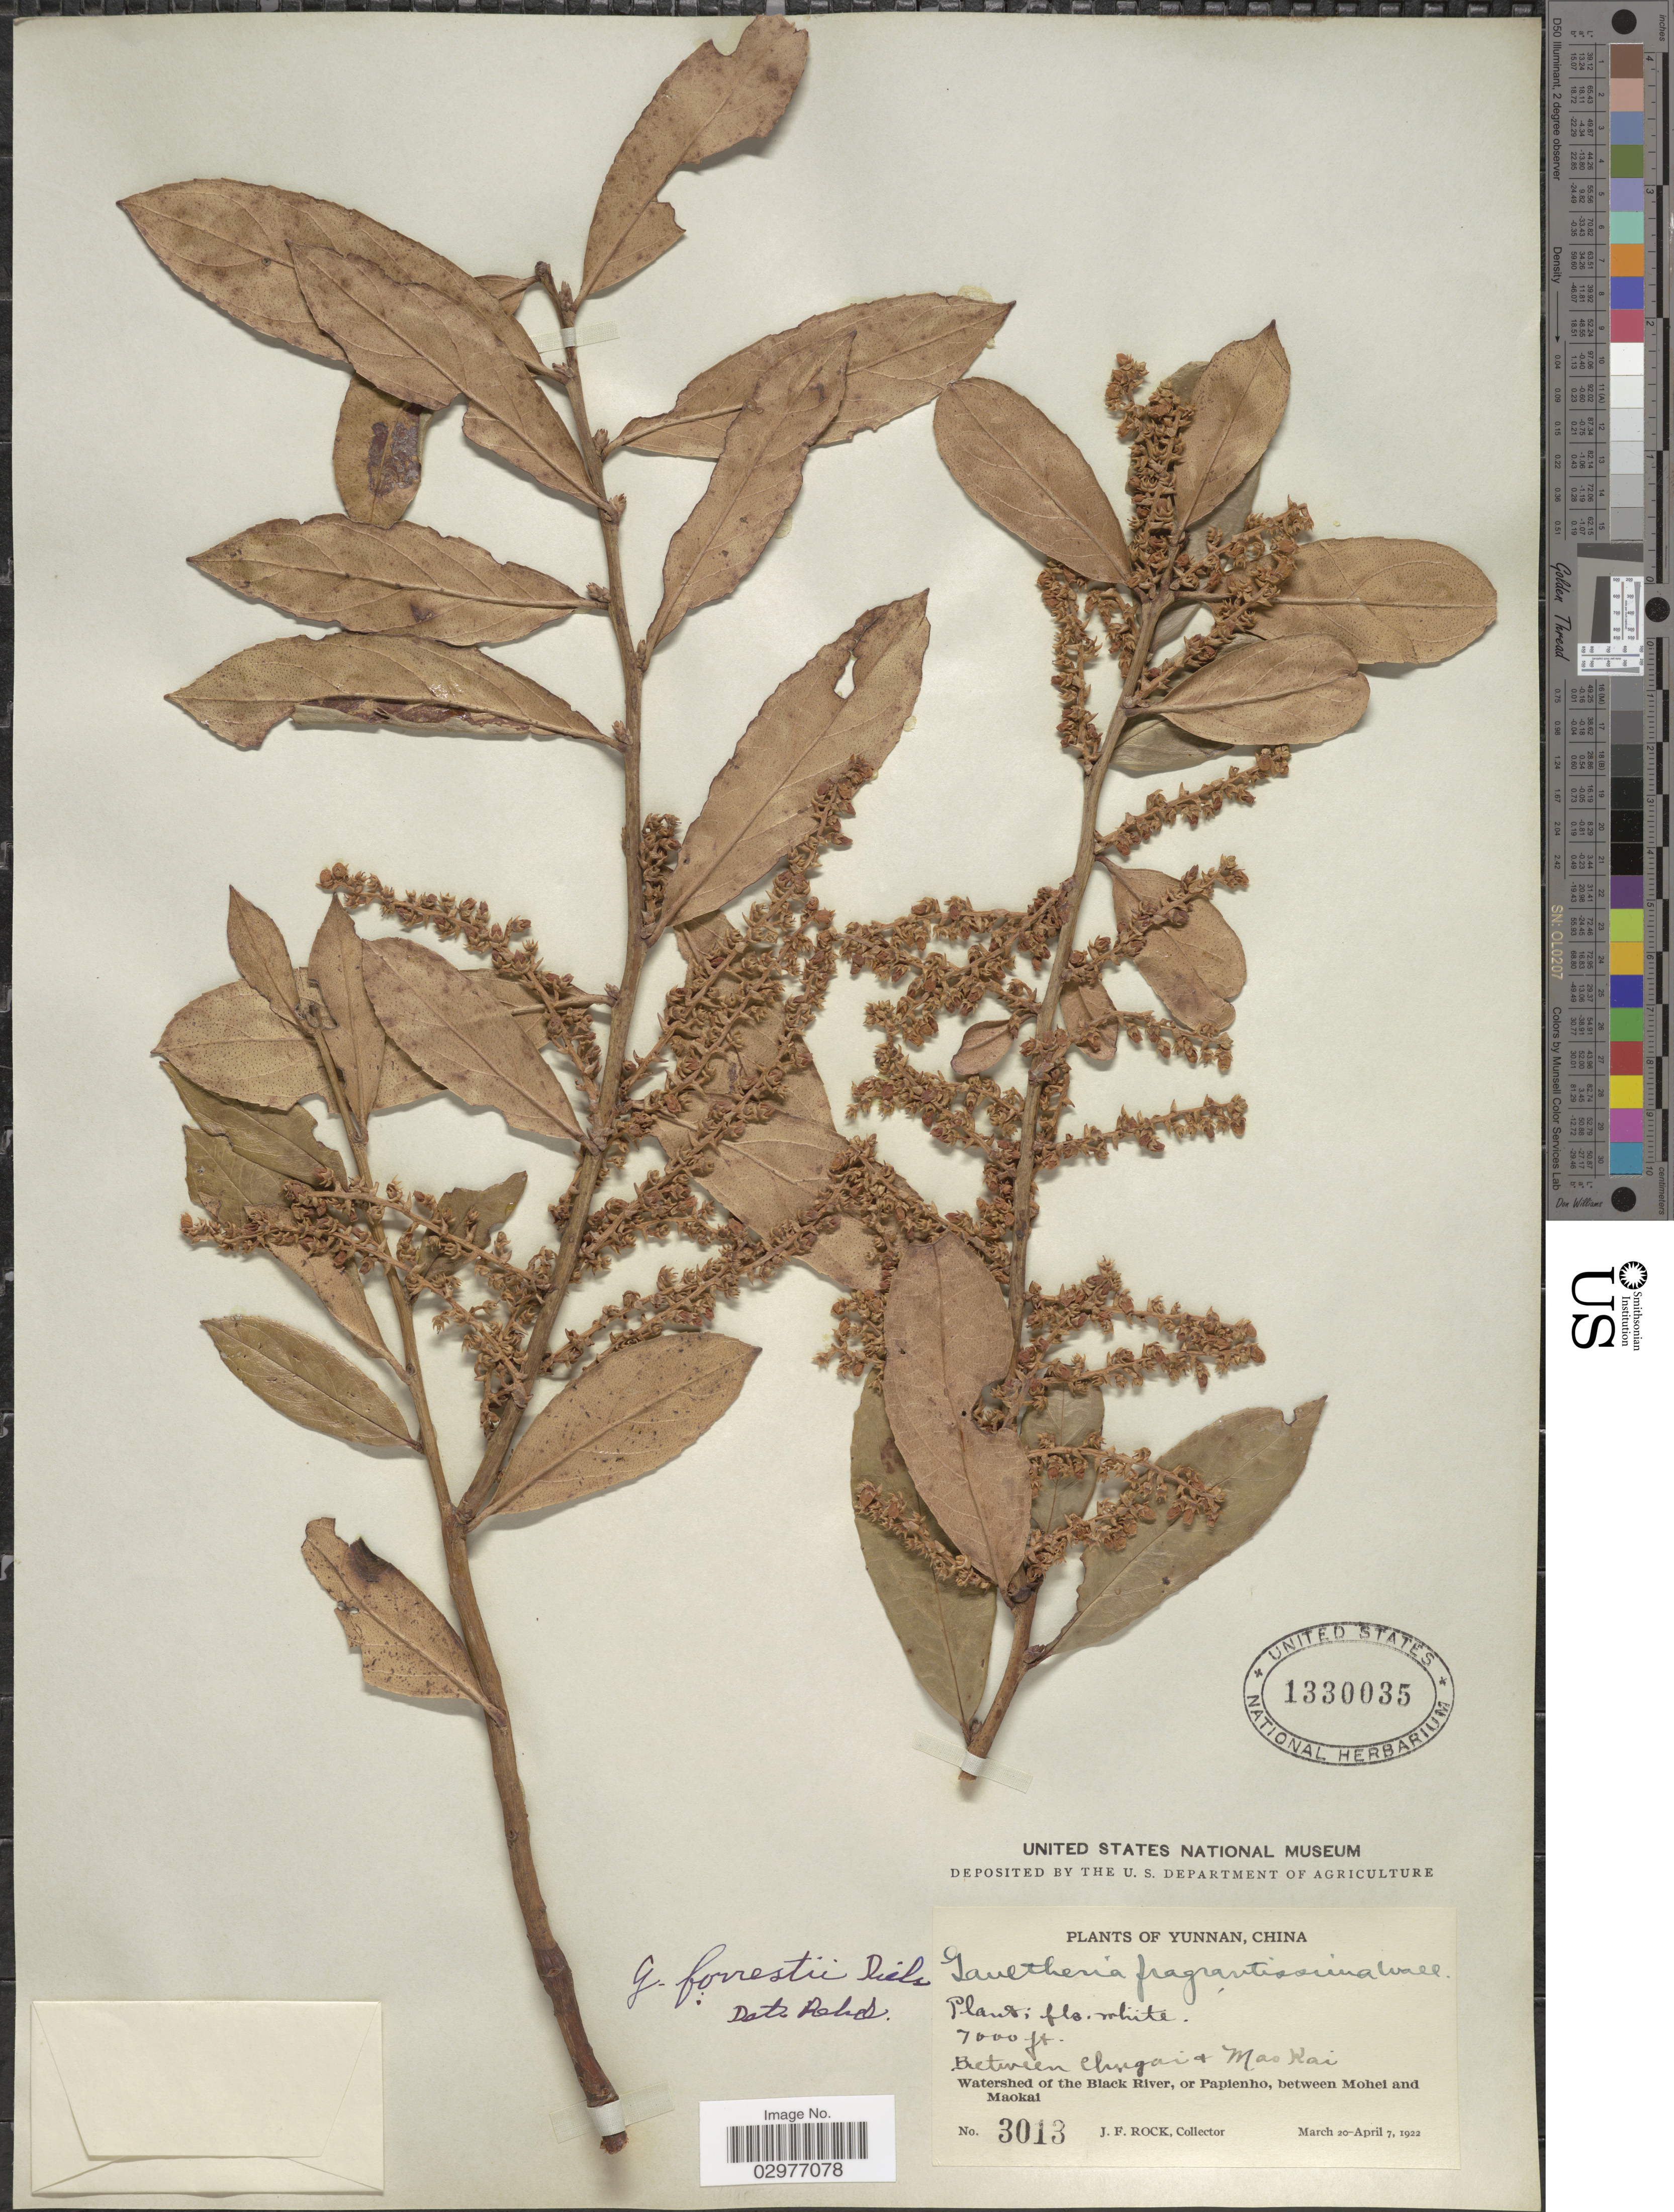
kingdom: Plantae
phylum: Tracheophyta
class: Magnoliopsida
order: Ericales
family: Ericaceae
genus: Gaultheria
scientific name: Gaultheria forrestii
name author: Diels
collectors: J. Rock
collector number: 3013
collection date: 1922-03-20/1922-04-07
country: China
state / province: Yunnan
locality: Between Chugai & Mao Kai. Watershed of the Black River, or Papienho, between Mohei and Maokai.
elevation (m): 2134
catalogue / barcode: US 1330035